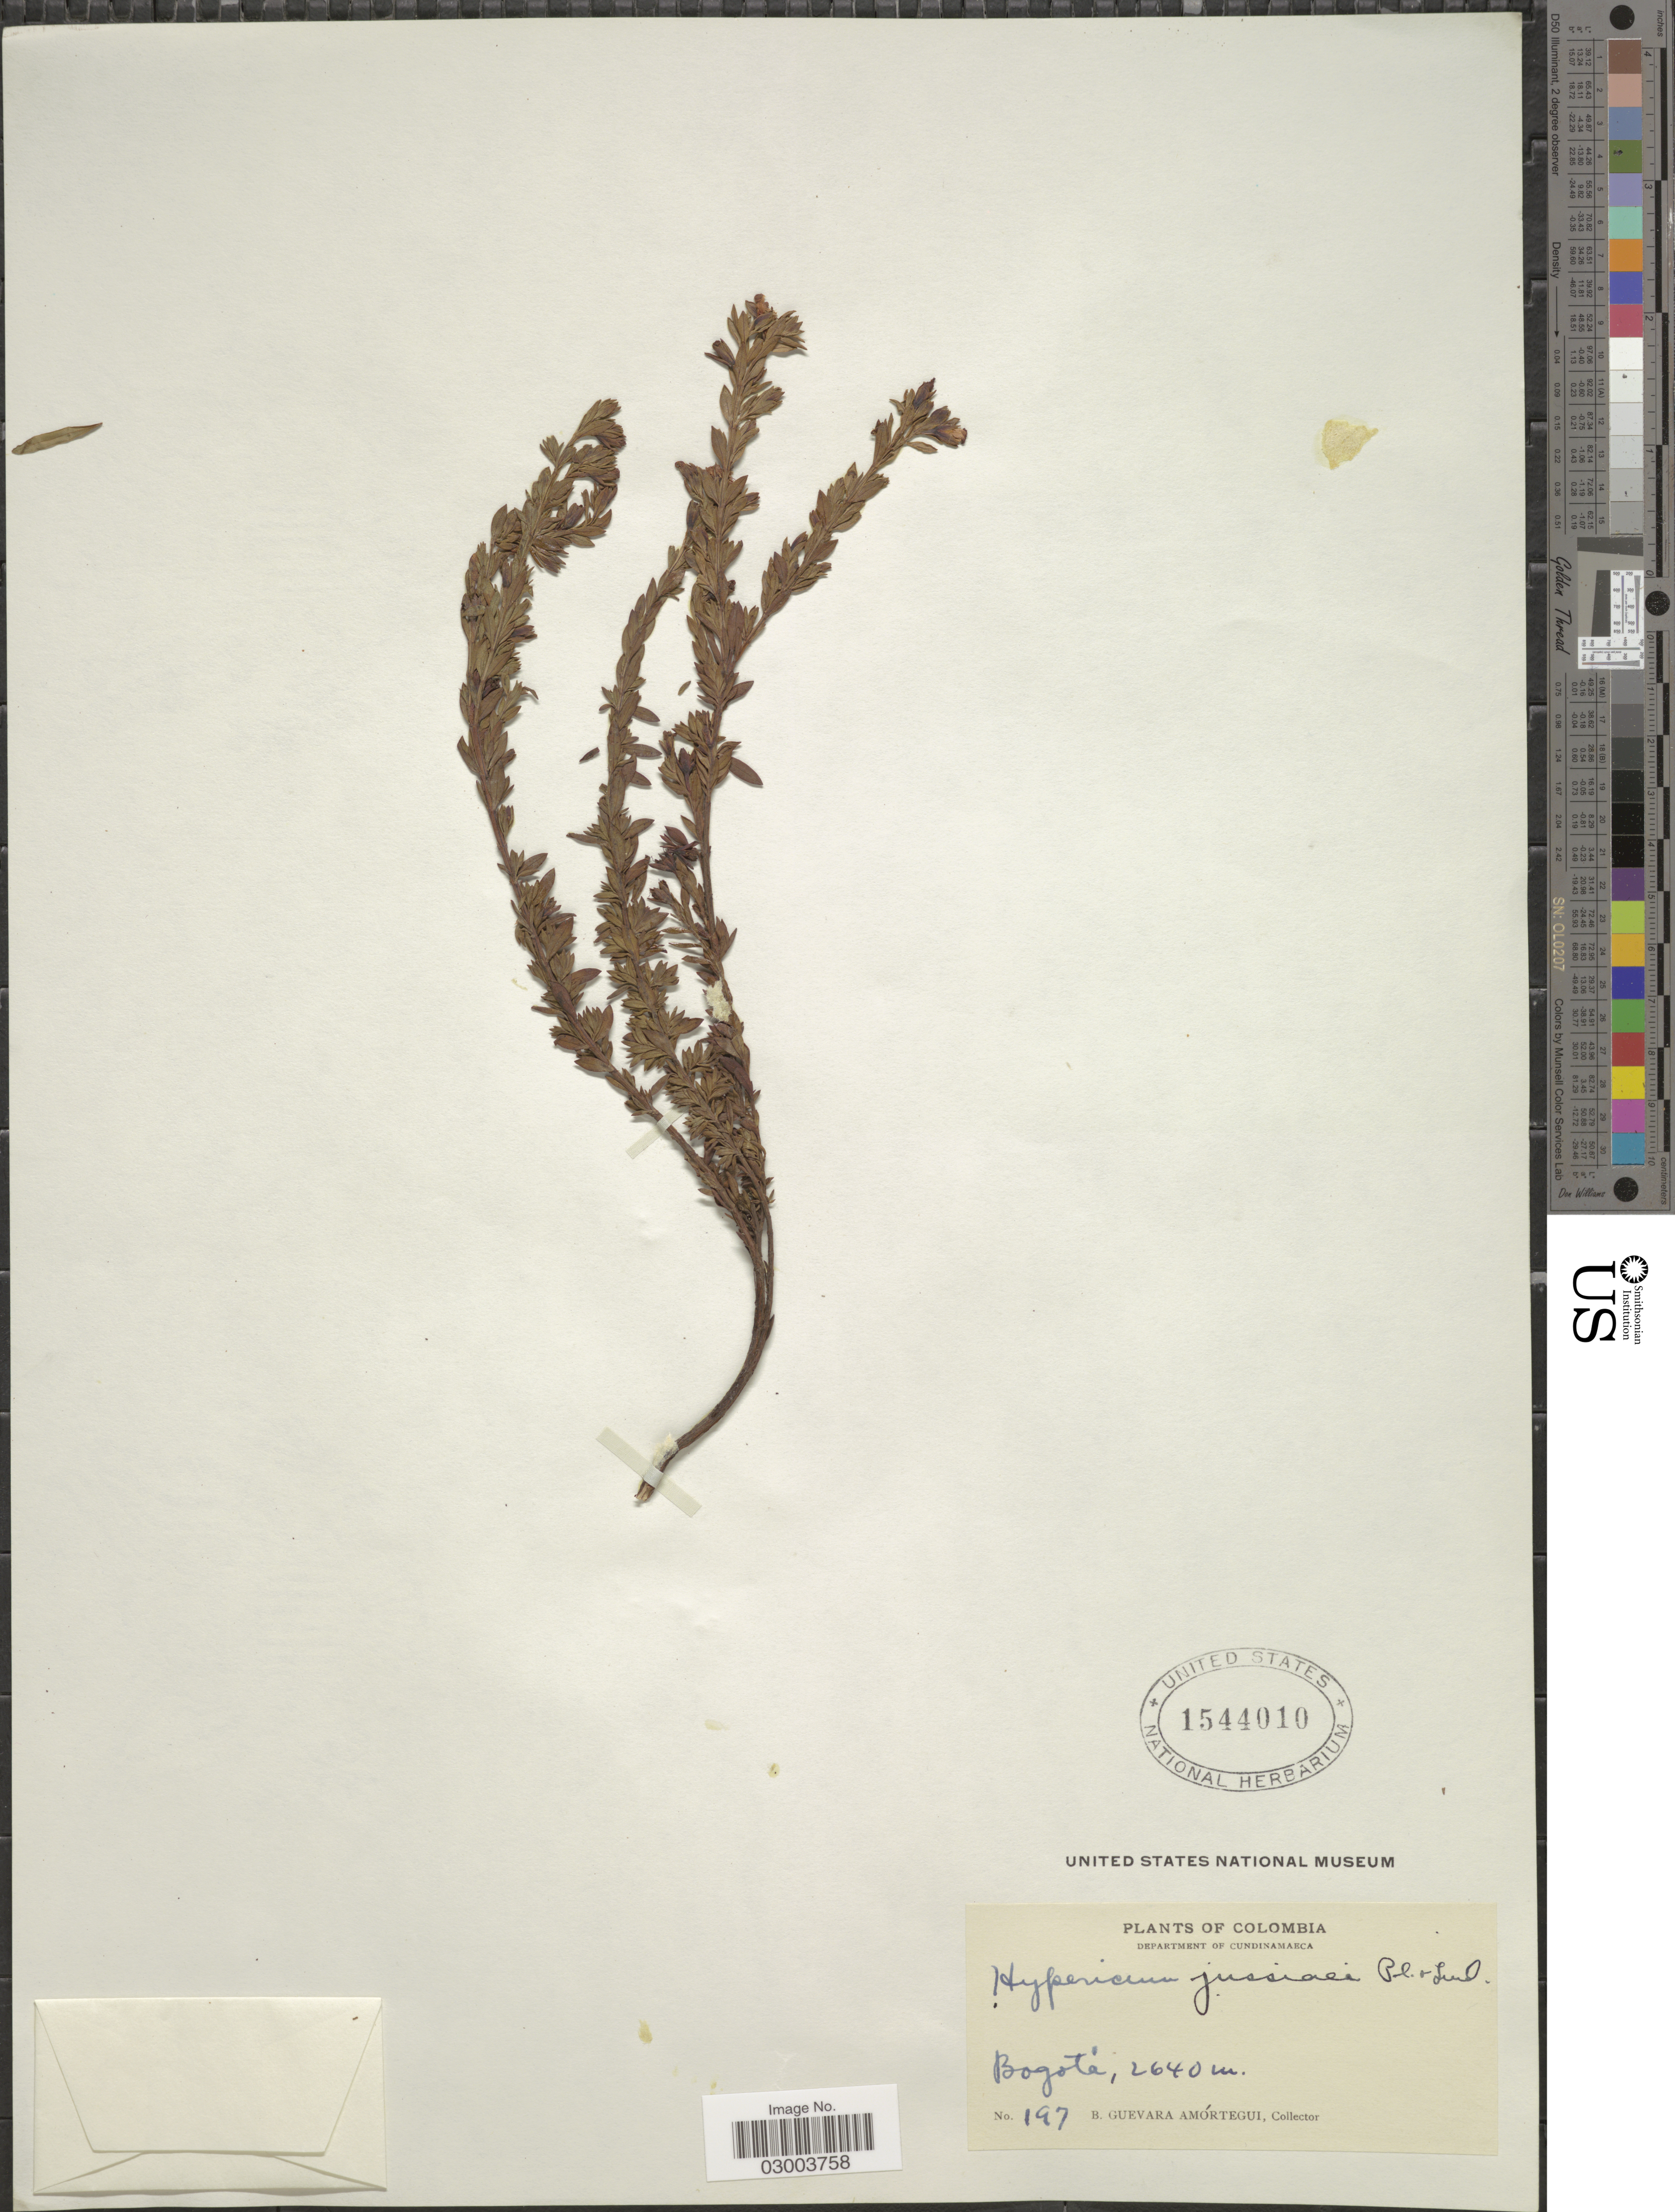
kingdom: Plantae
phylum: Tracheophyta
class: Magnoliopsida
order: Malpighiales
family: Hypericaceae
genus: Hypericum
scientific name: Hypericum humboldtianum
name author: Steud.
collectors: B. Guevara Amortegui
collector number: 197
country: Colombia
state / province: Cundinamarca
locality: Department of Cundinamarca, Bogotá.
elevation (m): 2640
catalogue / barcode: US 1544010